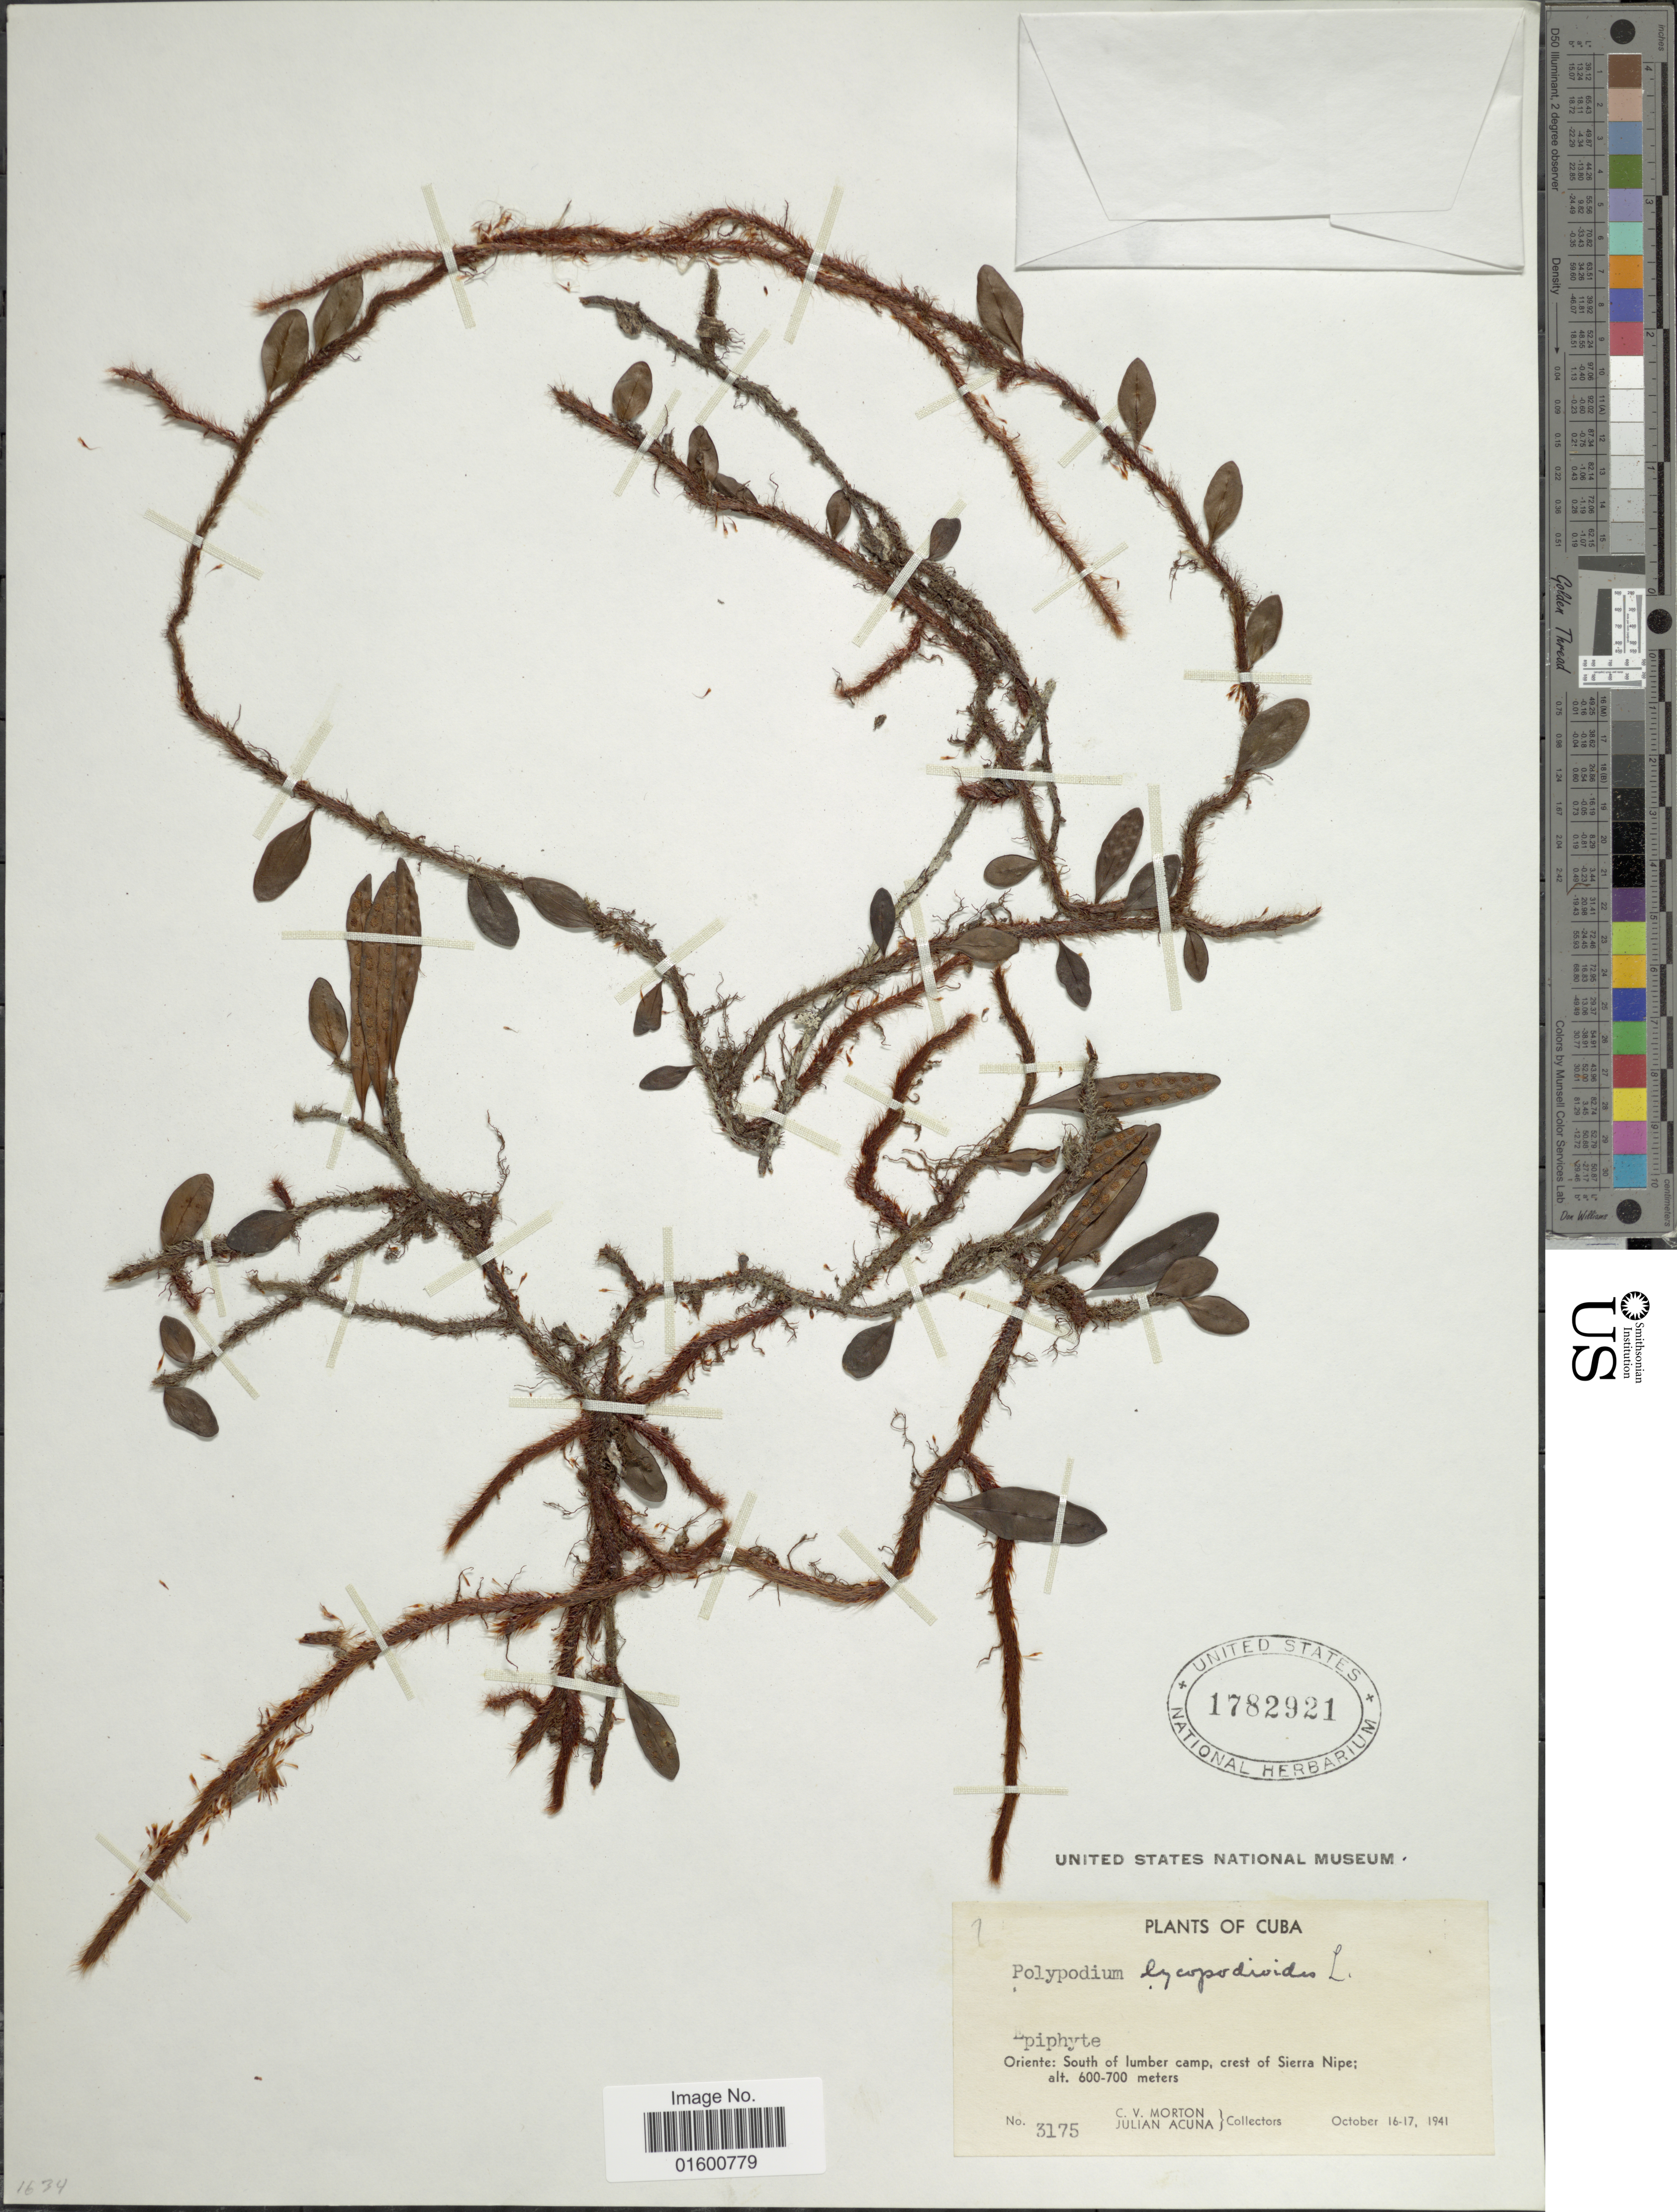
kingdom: Plantae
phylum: Tracheophyta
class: Polypodiopsida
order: Polypodiales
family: Polypodiaceae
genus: Microgramma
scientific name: Microgramma lycopodioides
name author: (L.) Copel.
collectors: C. V. Morton & J. B. Acuña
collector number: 3175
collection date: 1941-10-16/1941-10-17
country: Cuba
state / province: Oriente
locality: Oriente: south of lumber camp, crest of Sierra Nipe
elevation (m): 600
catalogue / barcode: US 1782921